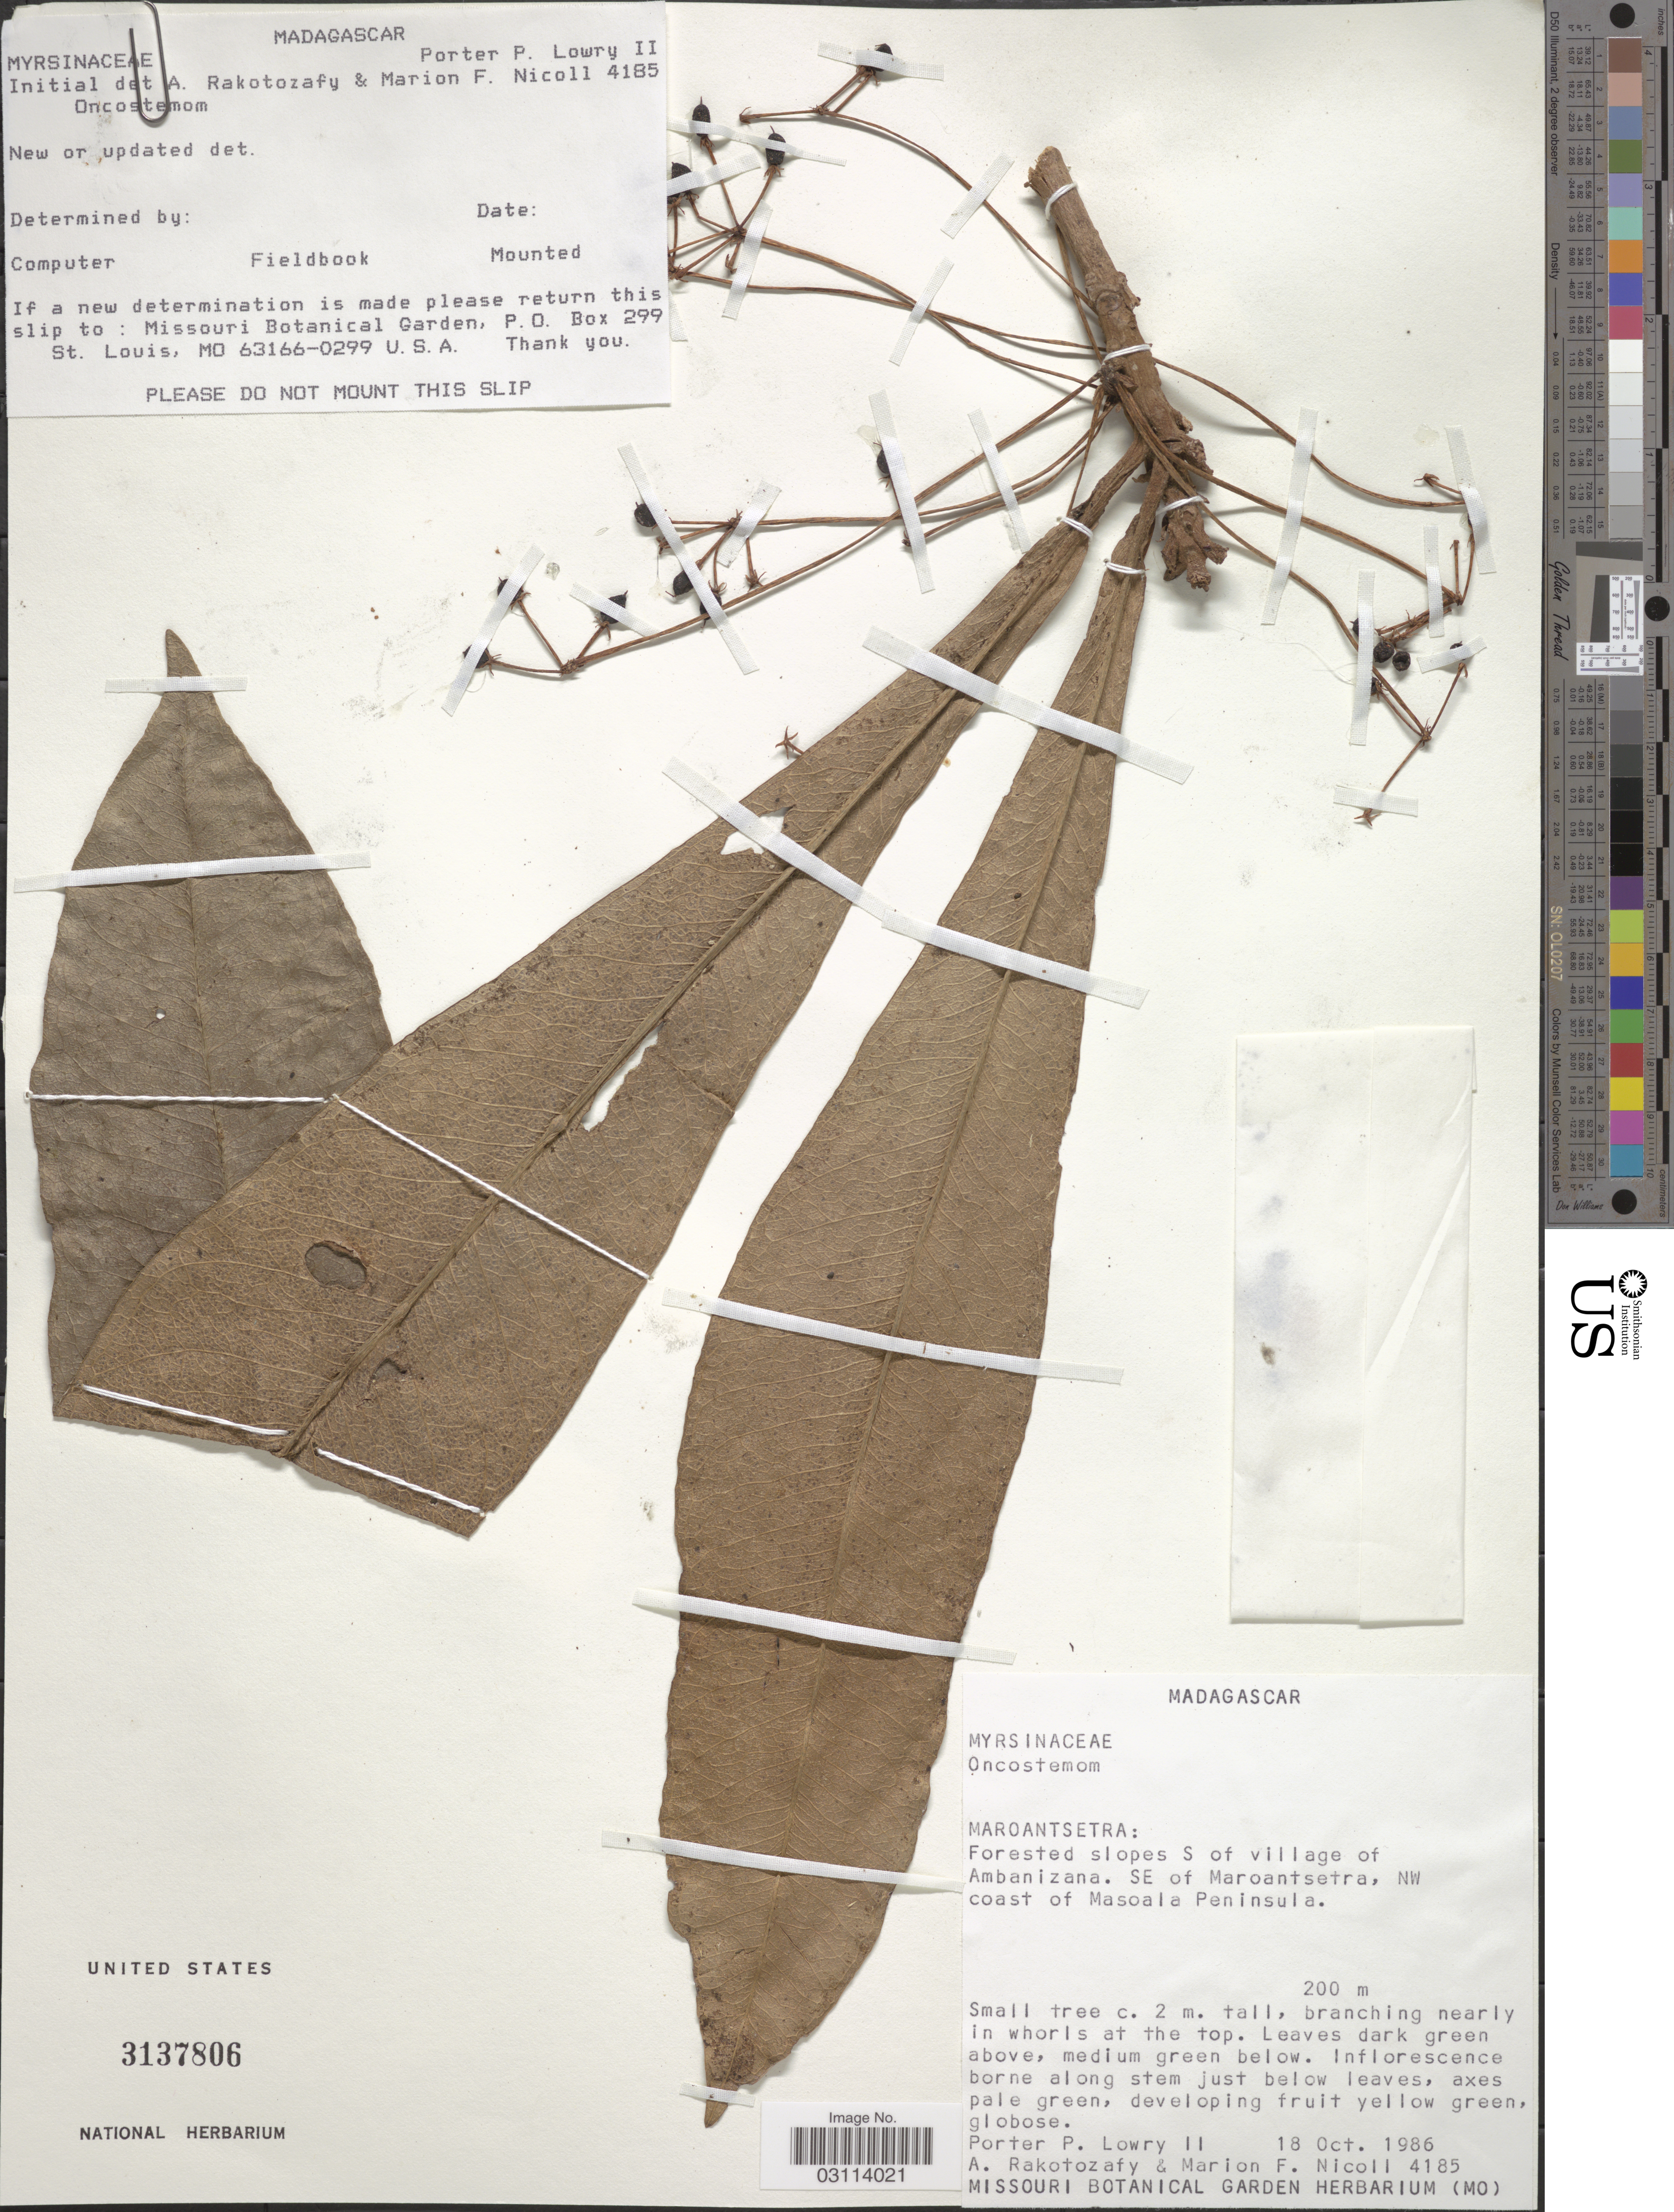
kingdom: Plantae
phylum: Tracheophyta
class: Magnoliopsida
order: Ericales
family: Primulaceae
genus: Oncostemon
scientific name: Oncostemon sp.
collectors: P. P. Lowry, A. Rakotozafy & M. F. Nicoll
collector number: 4185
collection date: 1986-10-18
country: Madagascar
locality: Maroantsetra: Forested slopes S of village of Ambanizana. SE of Maroantsetra, NW coast of Masoala Peninsula.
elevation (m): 200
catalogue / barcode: US 3137806